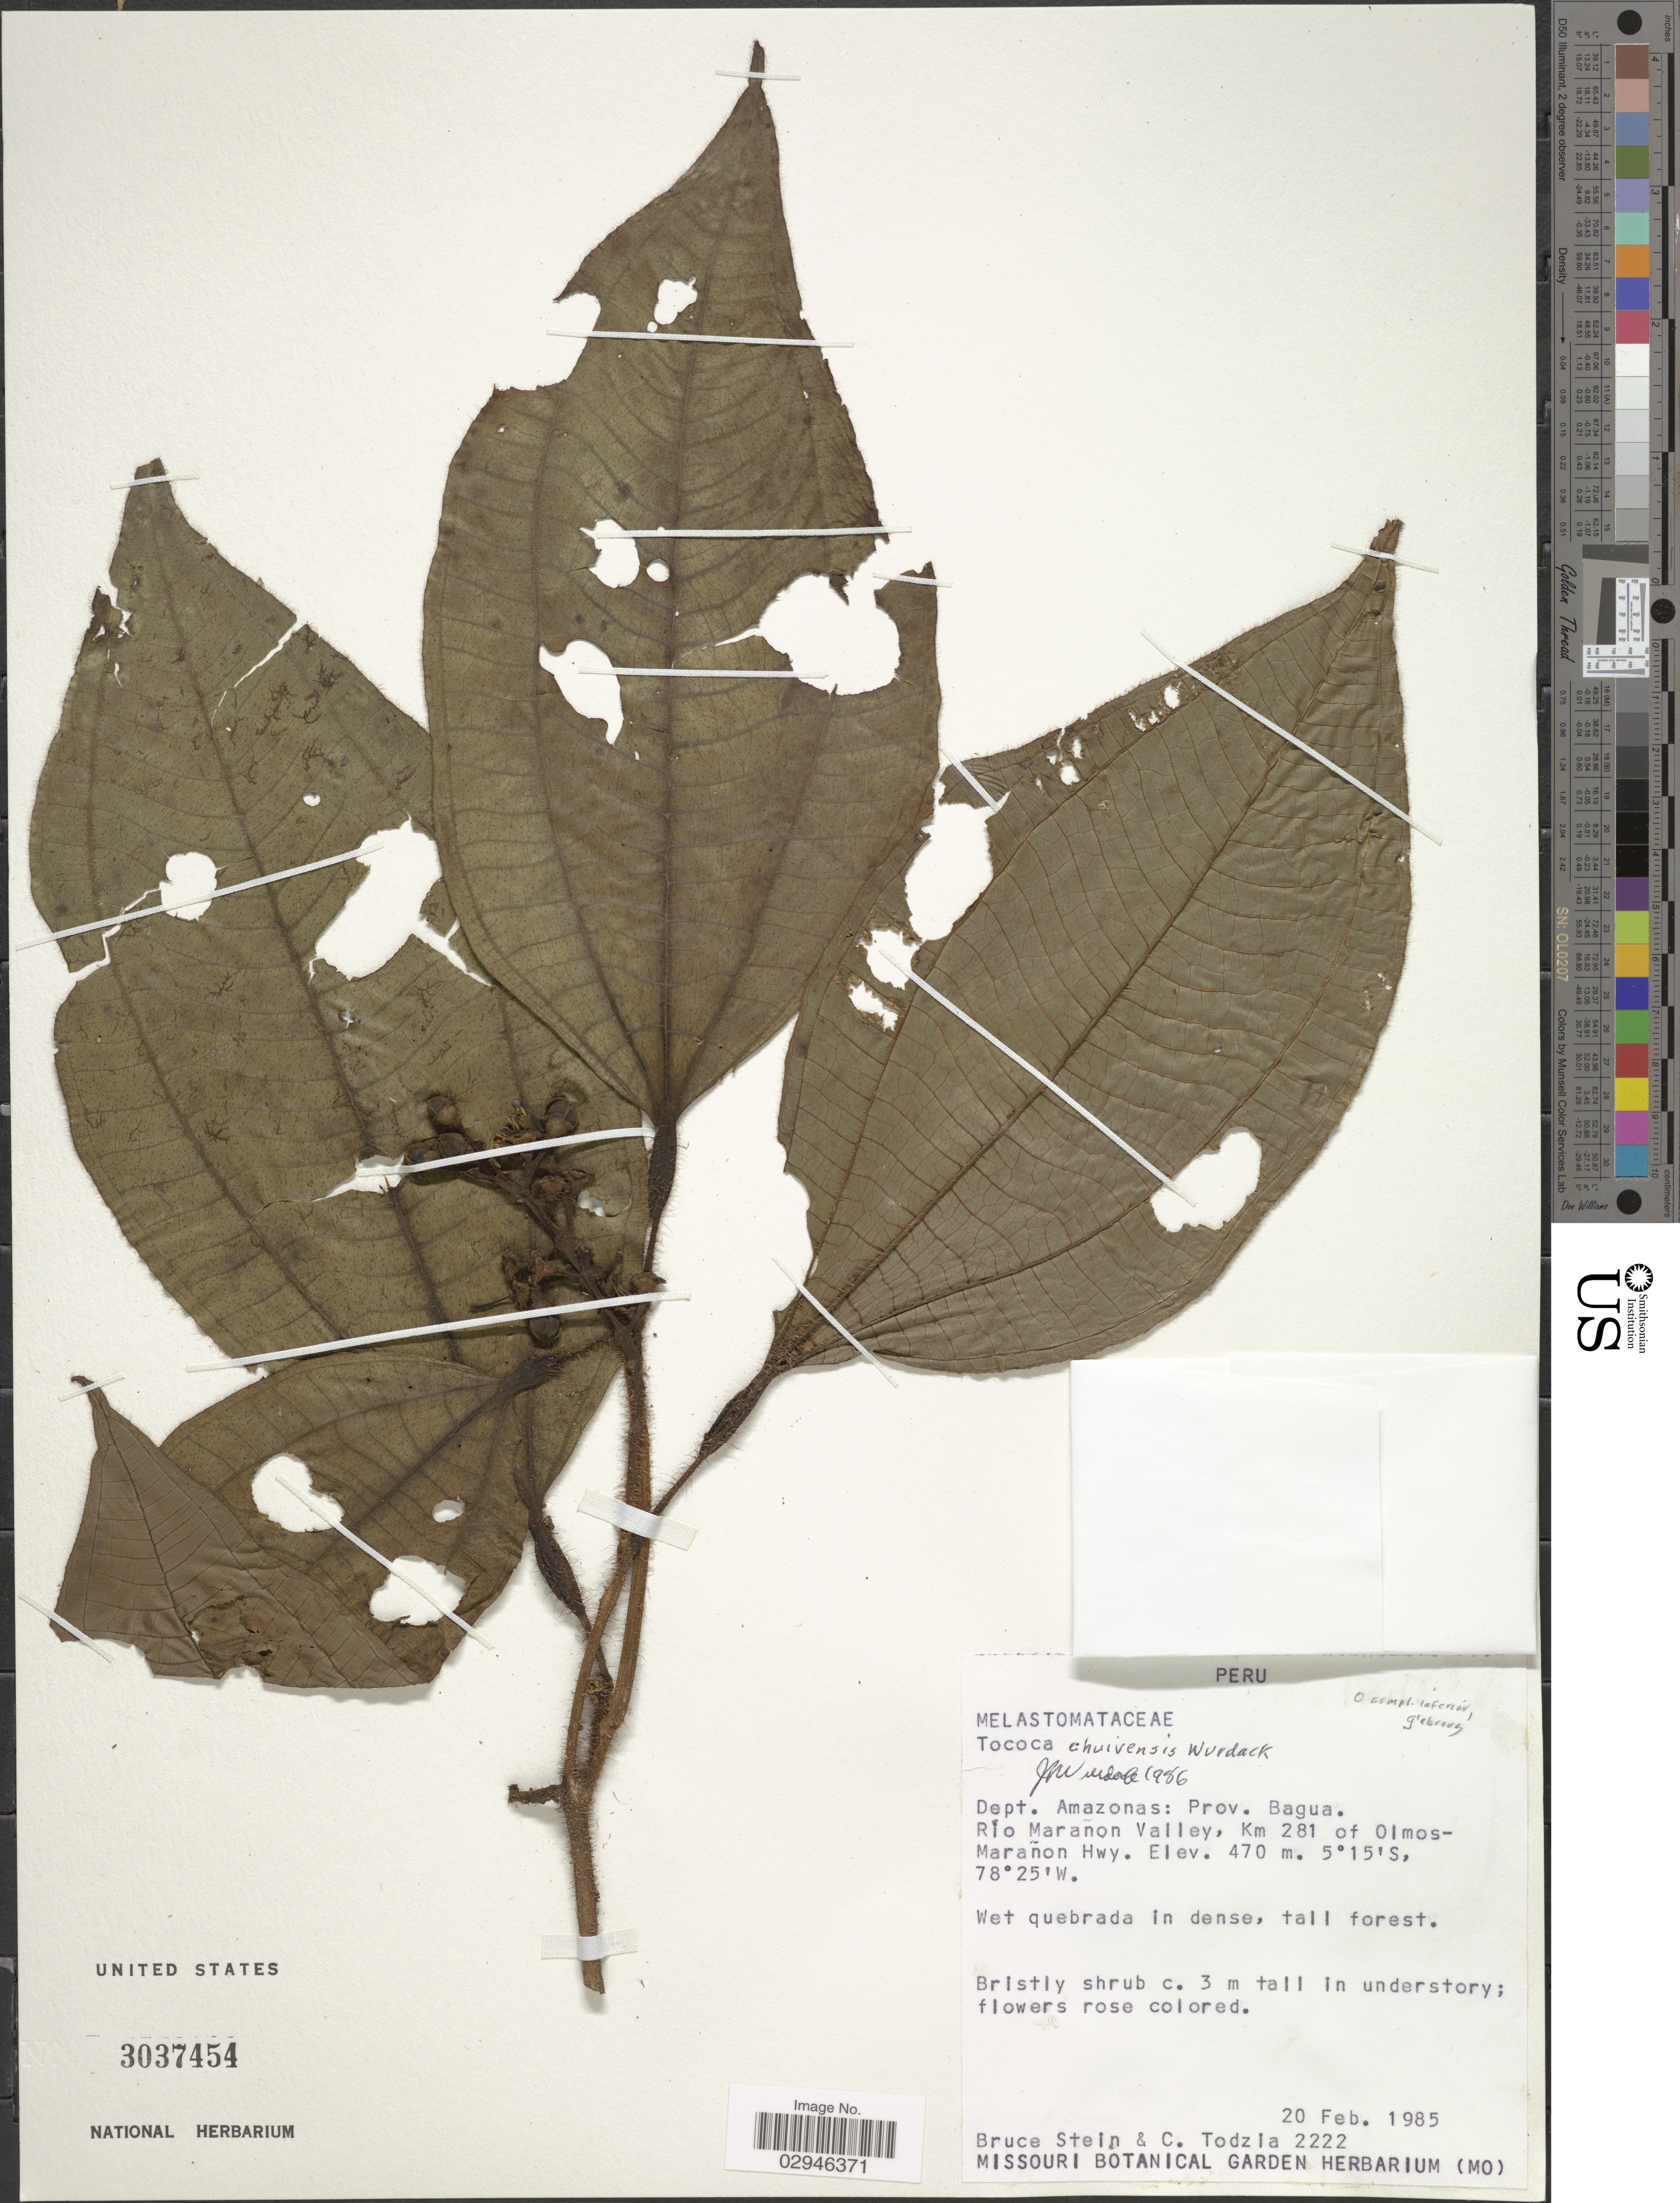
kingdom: Plantae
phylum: Tracheophyta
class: Magnoliopsida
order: Myrtales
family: Melastomataceae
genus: Tococa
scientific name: Tococa chuivensis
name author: Wurdack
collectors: B. A. Stein & C. A. Todzia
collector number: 2222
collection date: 1985-02-20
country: Peru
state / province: Amazonas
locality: Dept. Amazonas: prov. Bagua, Rio Marañon Valley, Km 281 of Olmos-Marañon Hwy.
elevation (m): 470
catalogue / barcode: US 3037454